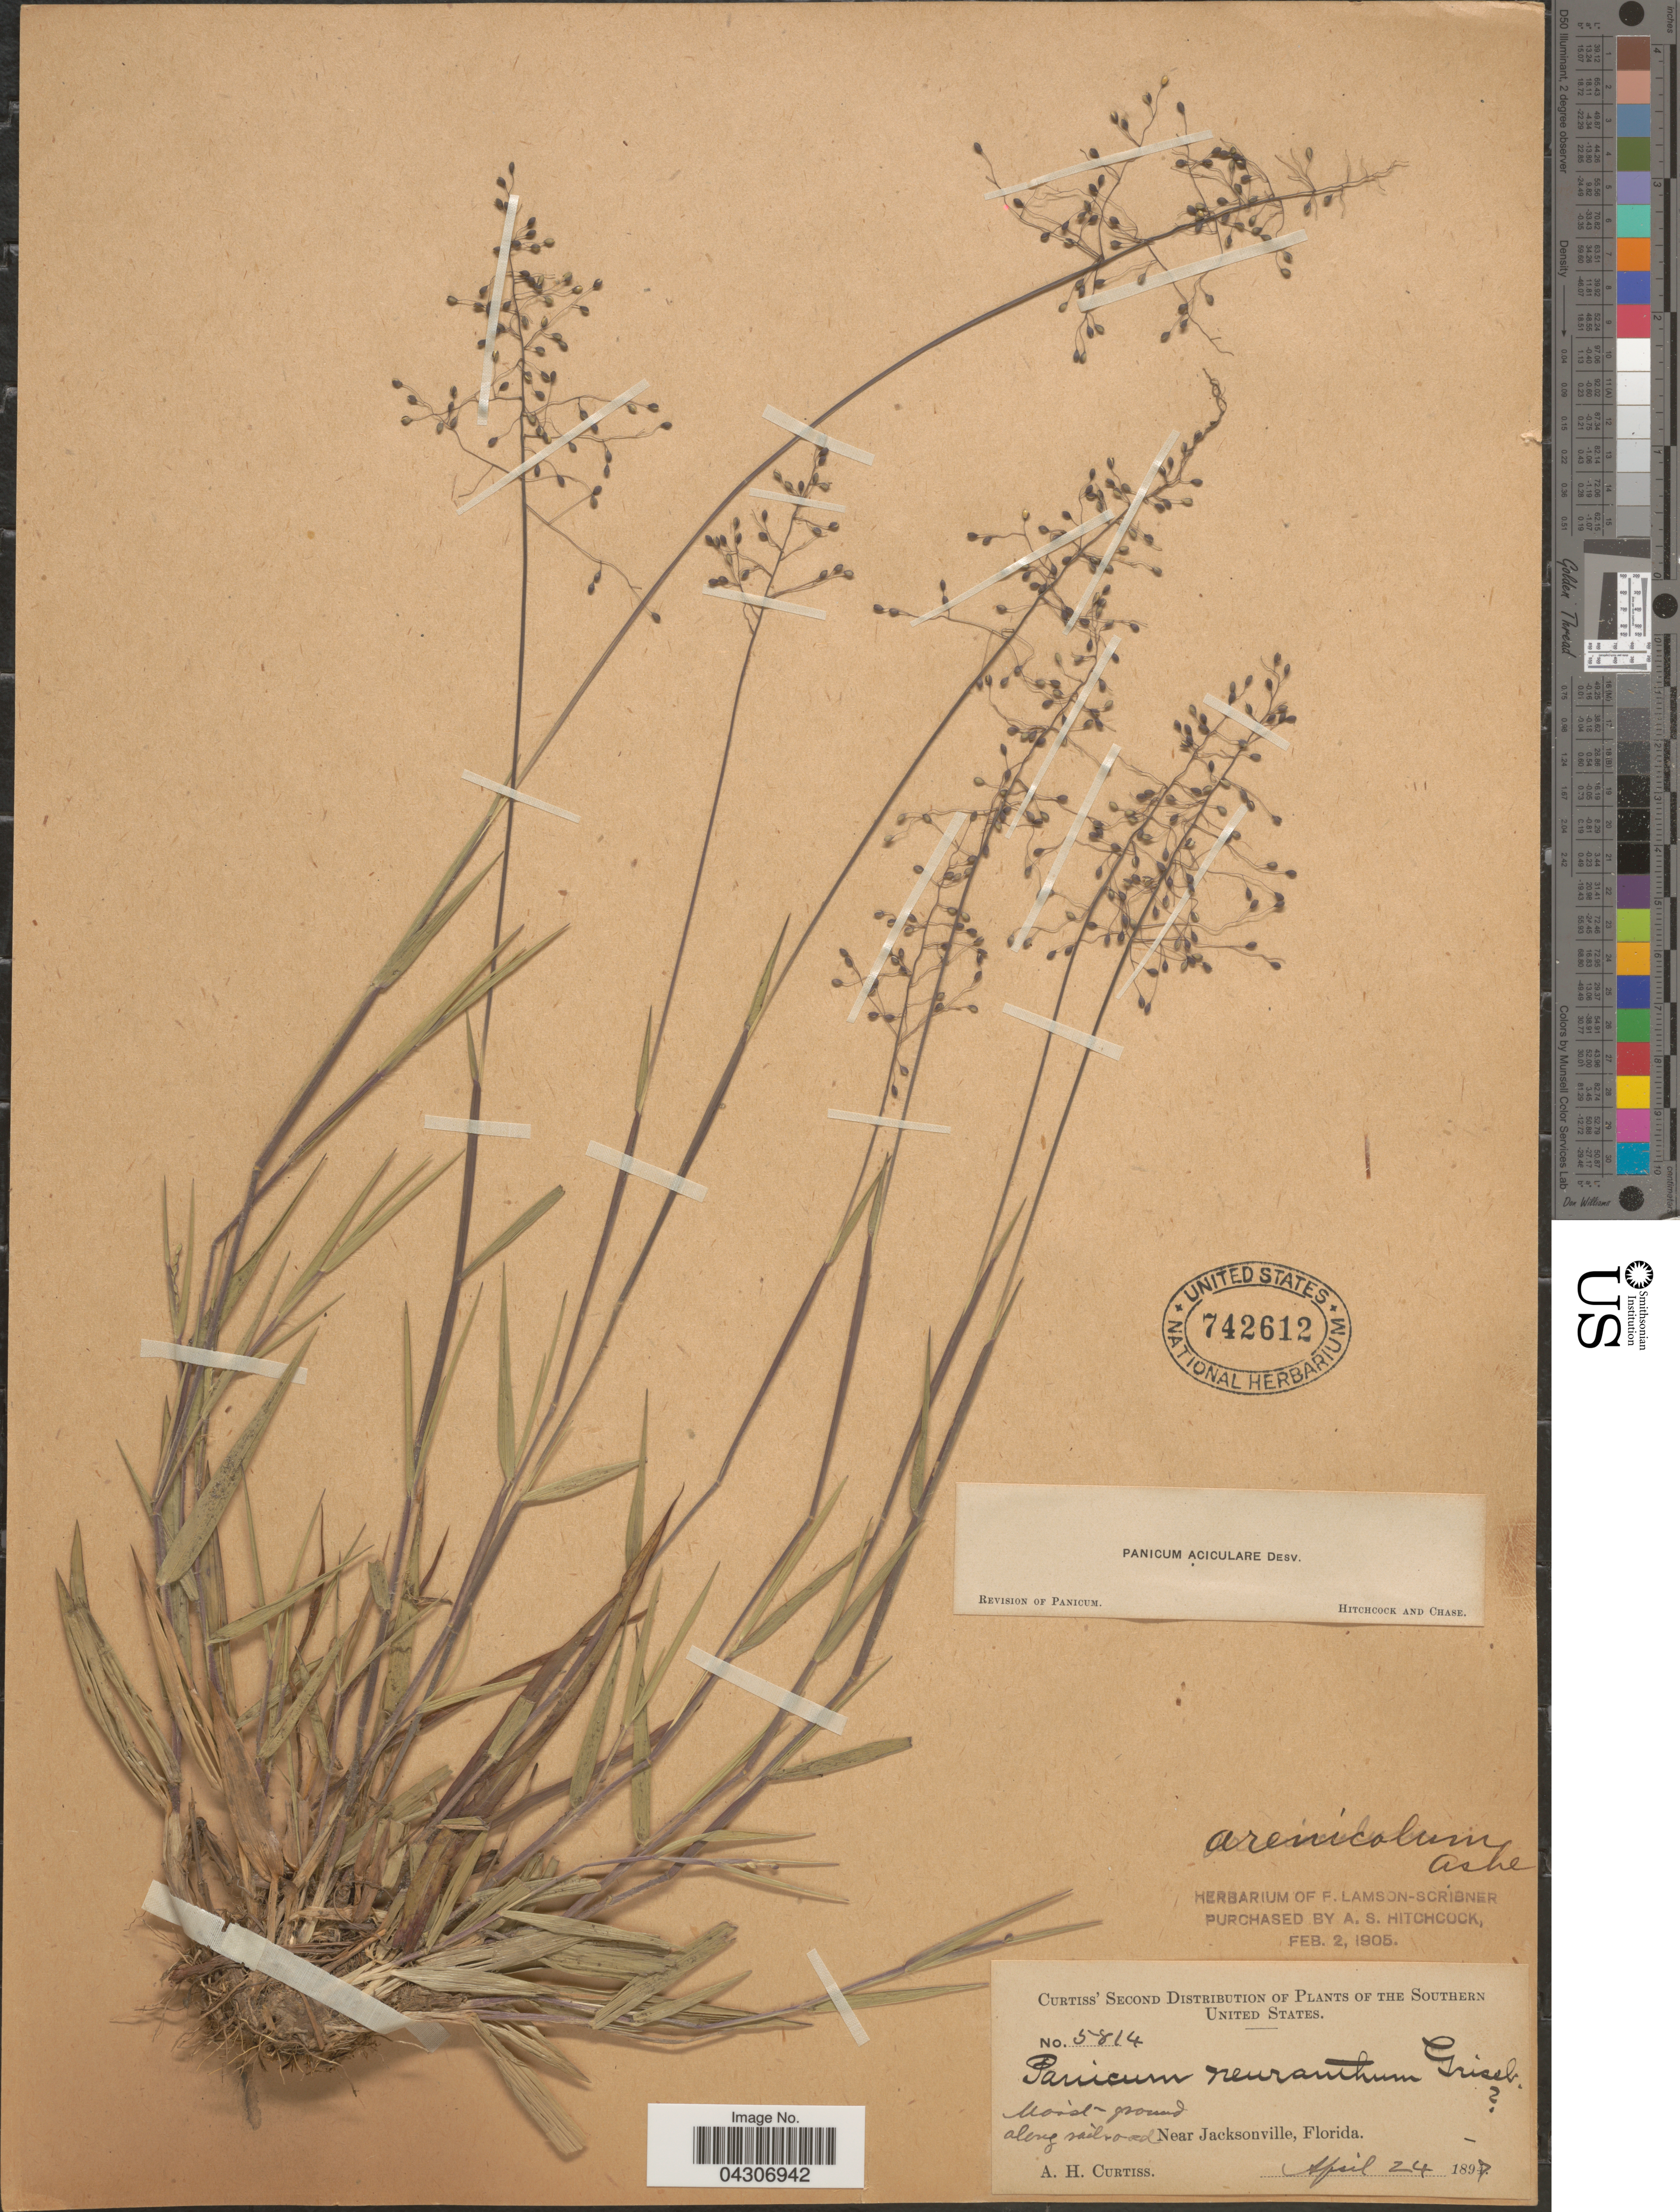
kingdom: Plantae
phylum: Tracheophyta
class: Liliopsida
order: Poales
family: Poaceae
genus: Dichanthelium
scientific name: Dichanthelium aciculare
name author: (Desv. ex Poir.) Gould & C.A. Clark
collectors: A. H. Curtiss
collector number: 5814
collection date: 1898-04-24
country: United States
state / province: Florida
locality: The Southern United States. Near Jacksonville.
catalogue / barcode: US 742612